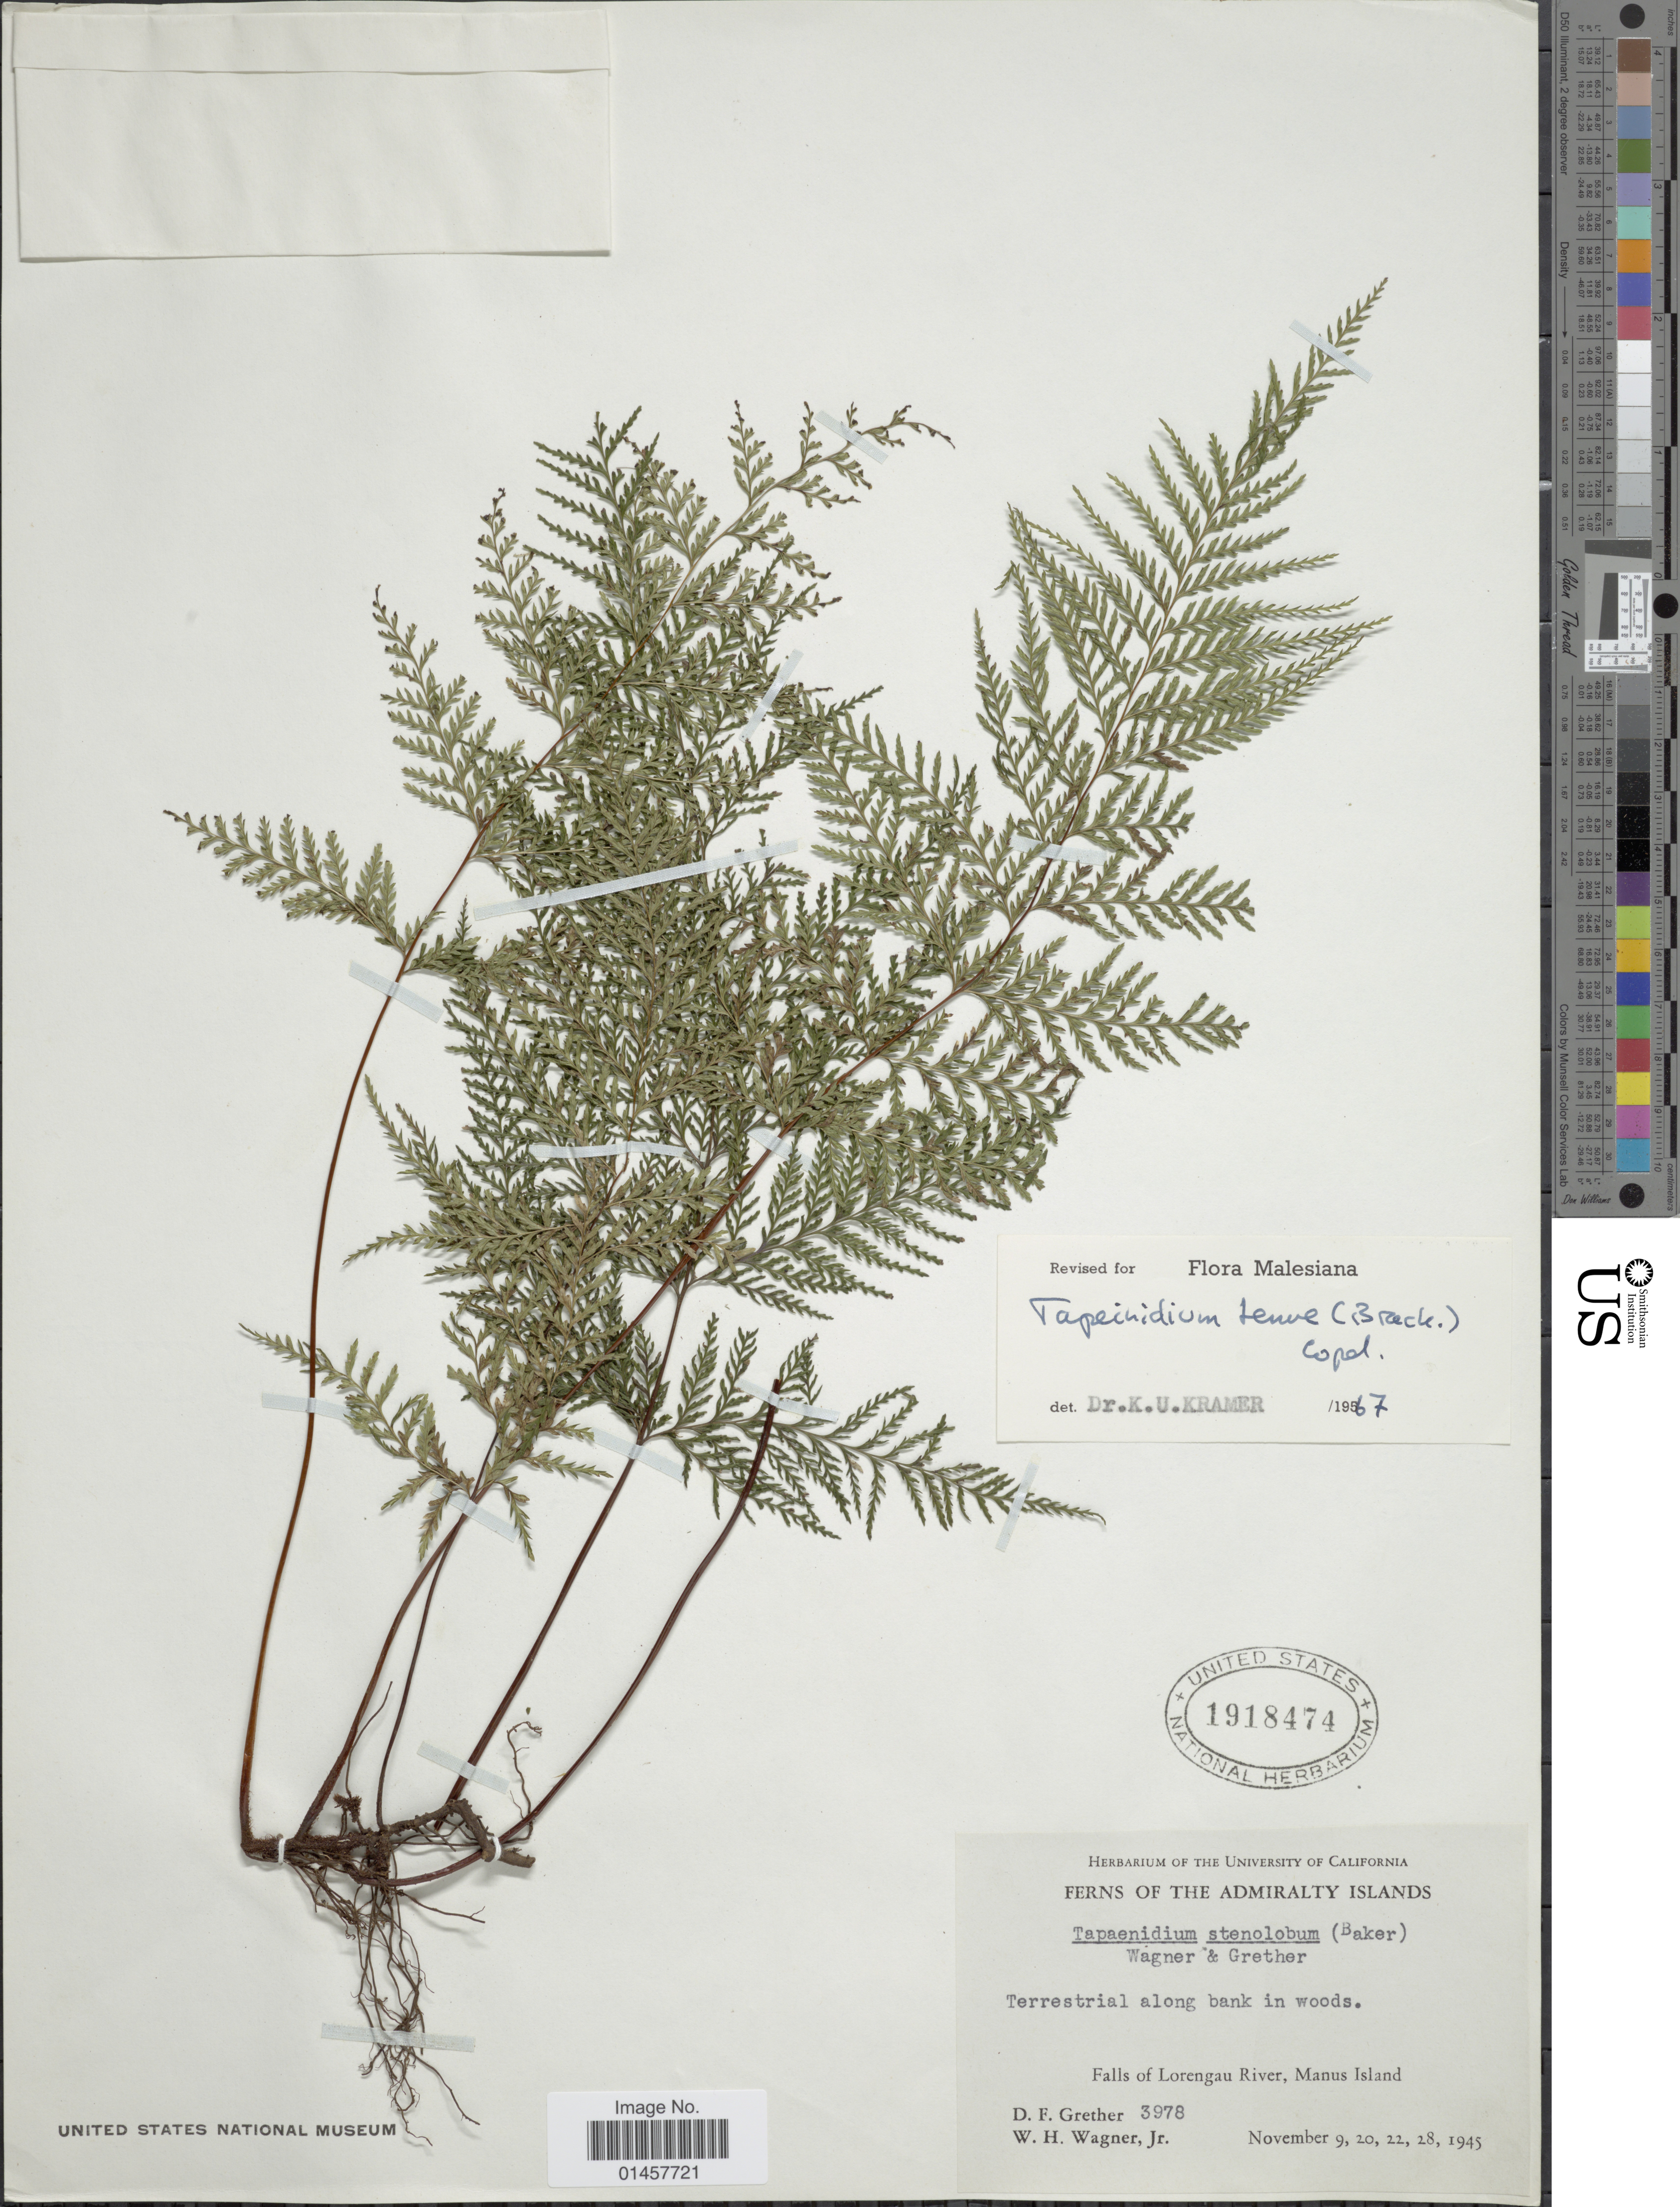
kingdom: Plantae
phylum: Tracheophyta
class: Polypodiopsida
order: Polypodiales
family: Lindsaeaceae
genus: Tapeinidium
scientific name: Tapeinidium tenue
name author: (Brack.) Copel.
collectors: D. F. Grether & W. H. Wagner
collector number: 3978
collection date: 1945-11-09/1945-11-28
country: Papua New Guinea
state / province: Manus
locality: Admiralty Islands, Falls of Lorengau river, Manus Island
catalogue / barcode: US 1918474